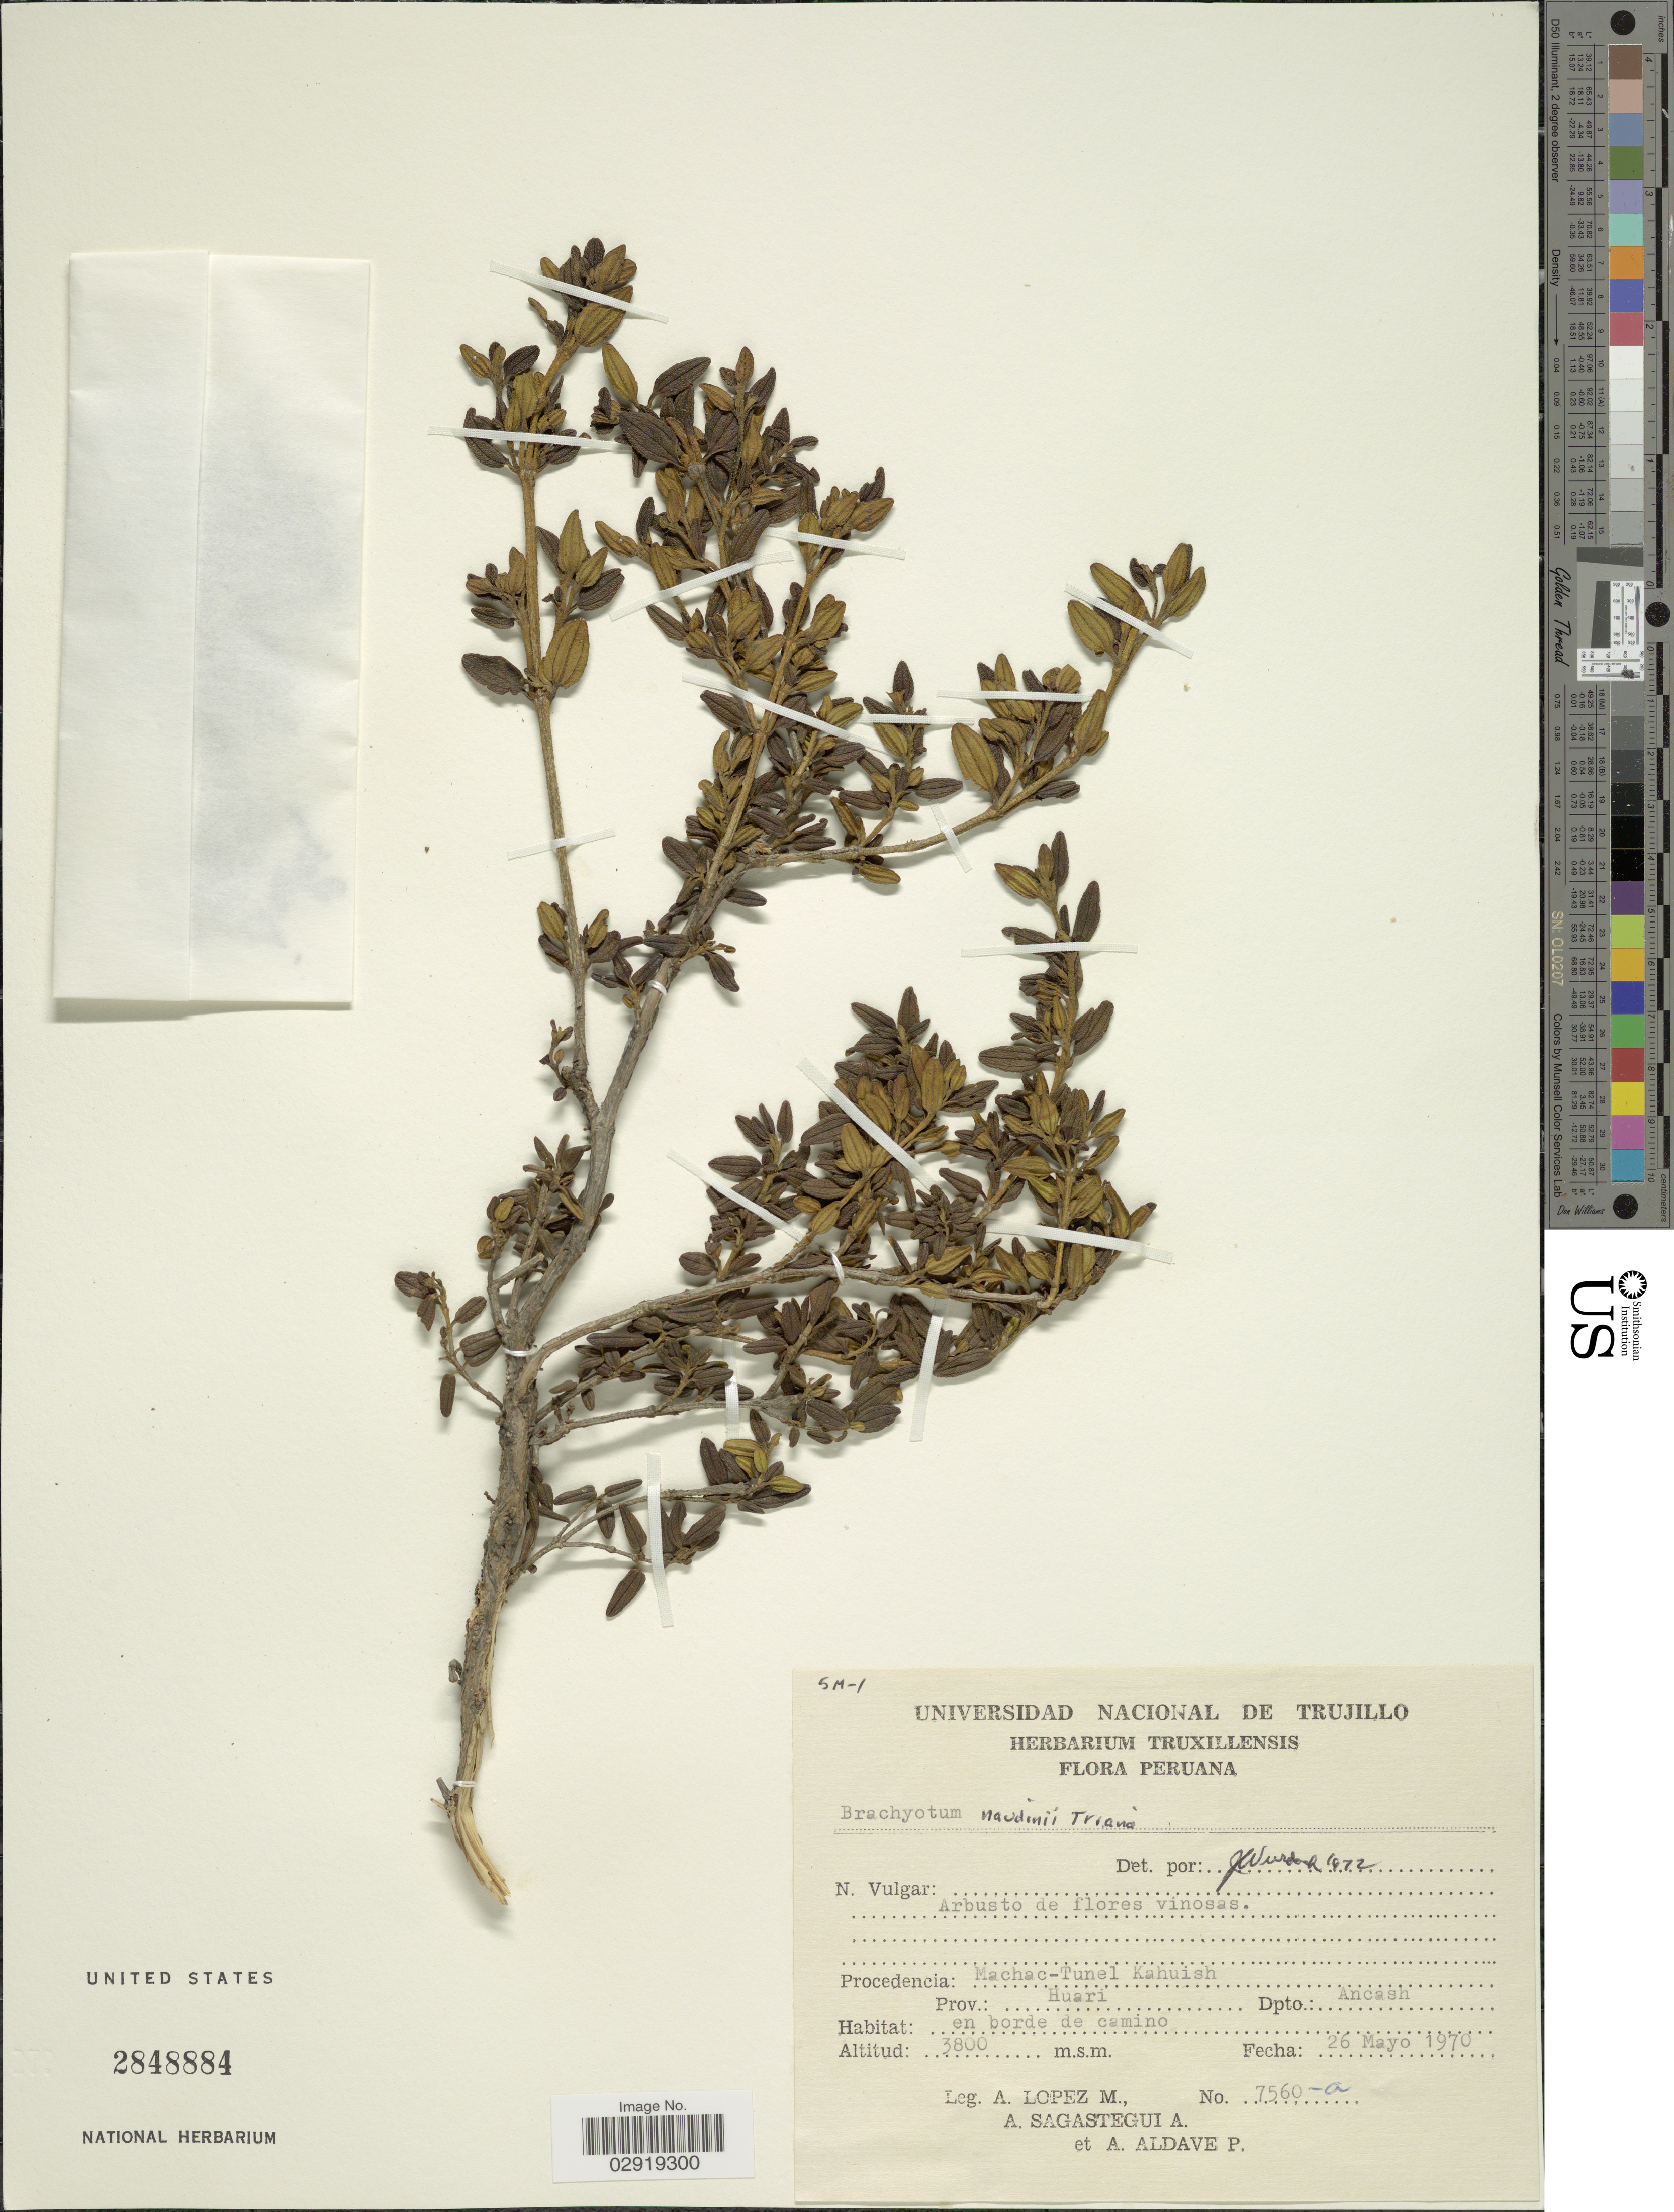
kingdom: Plantae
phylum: Tracheophyta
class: Magnoliopsida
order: Myrtales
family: Melastomataceae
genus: Brachyotum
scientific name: Brachyotum naudinii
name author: Triana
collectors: A. López M., A. Sagástegui A. & A. Aldave P.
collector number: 7560-a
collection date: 1970-05-26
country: Peru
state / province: Ancash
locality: Procedencia: Machac-Tunel Kahuish. Prov.: Huari. Dpto.: Ancash.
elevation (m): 3800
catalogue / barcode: US 2848884